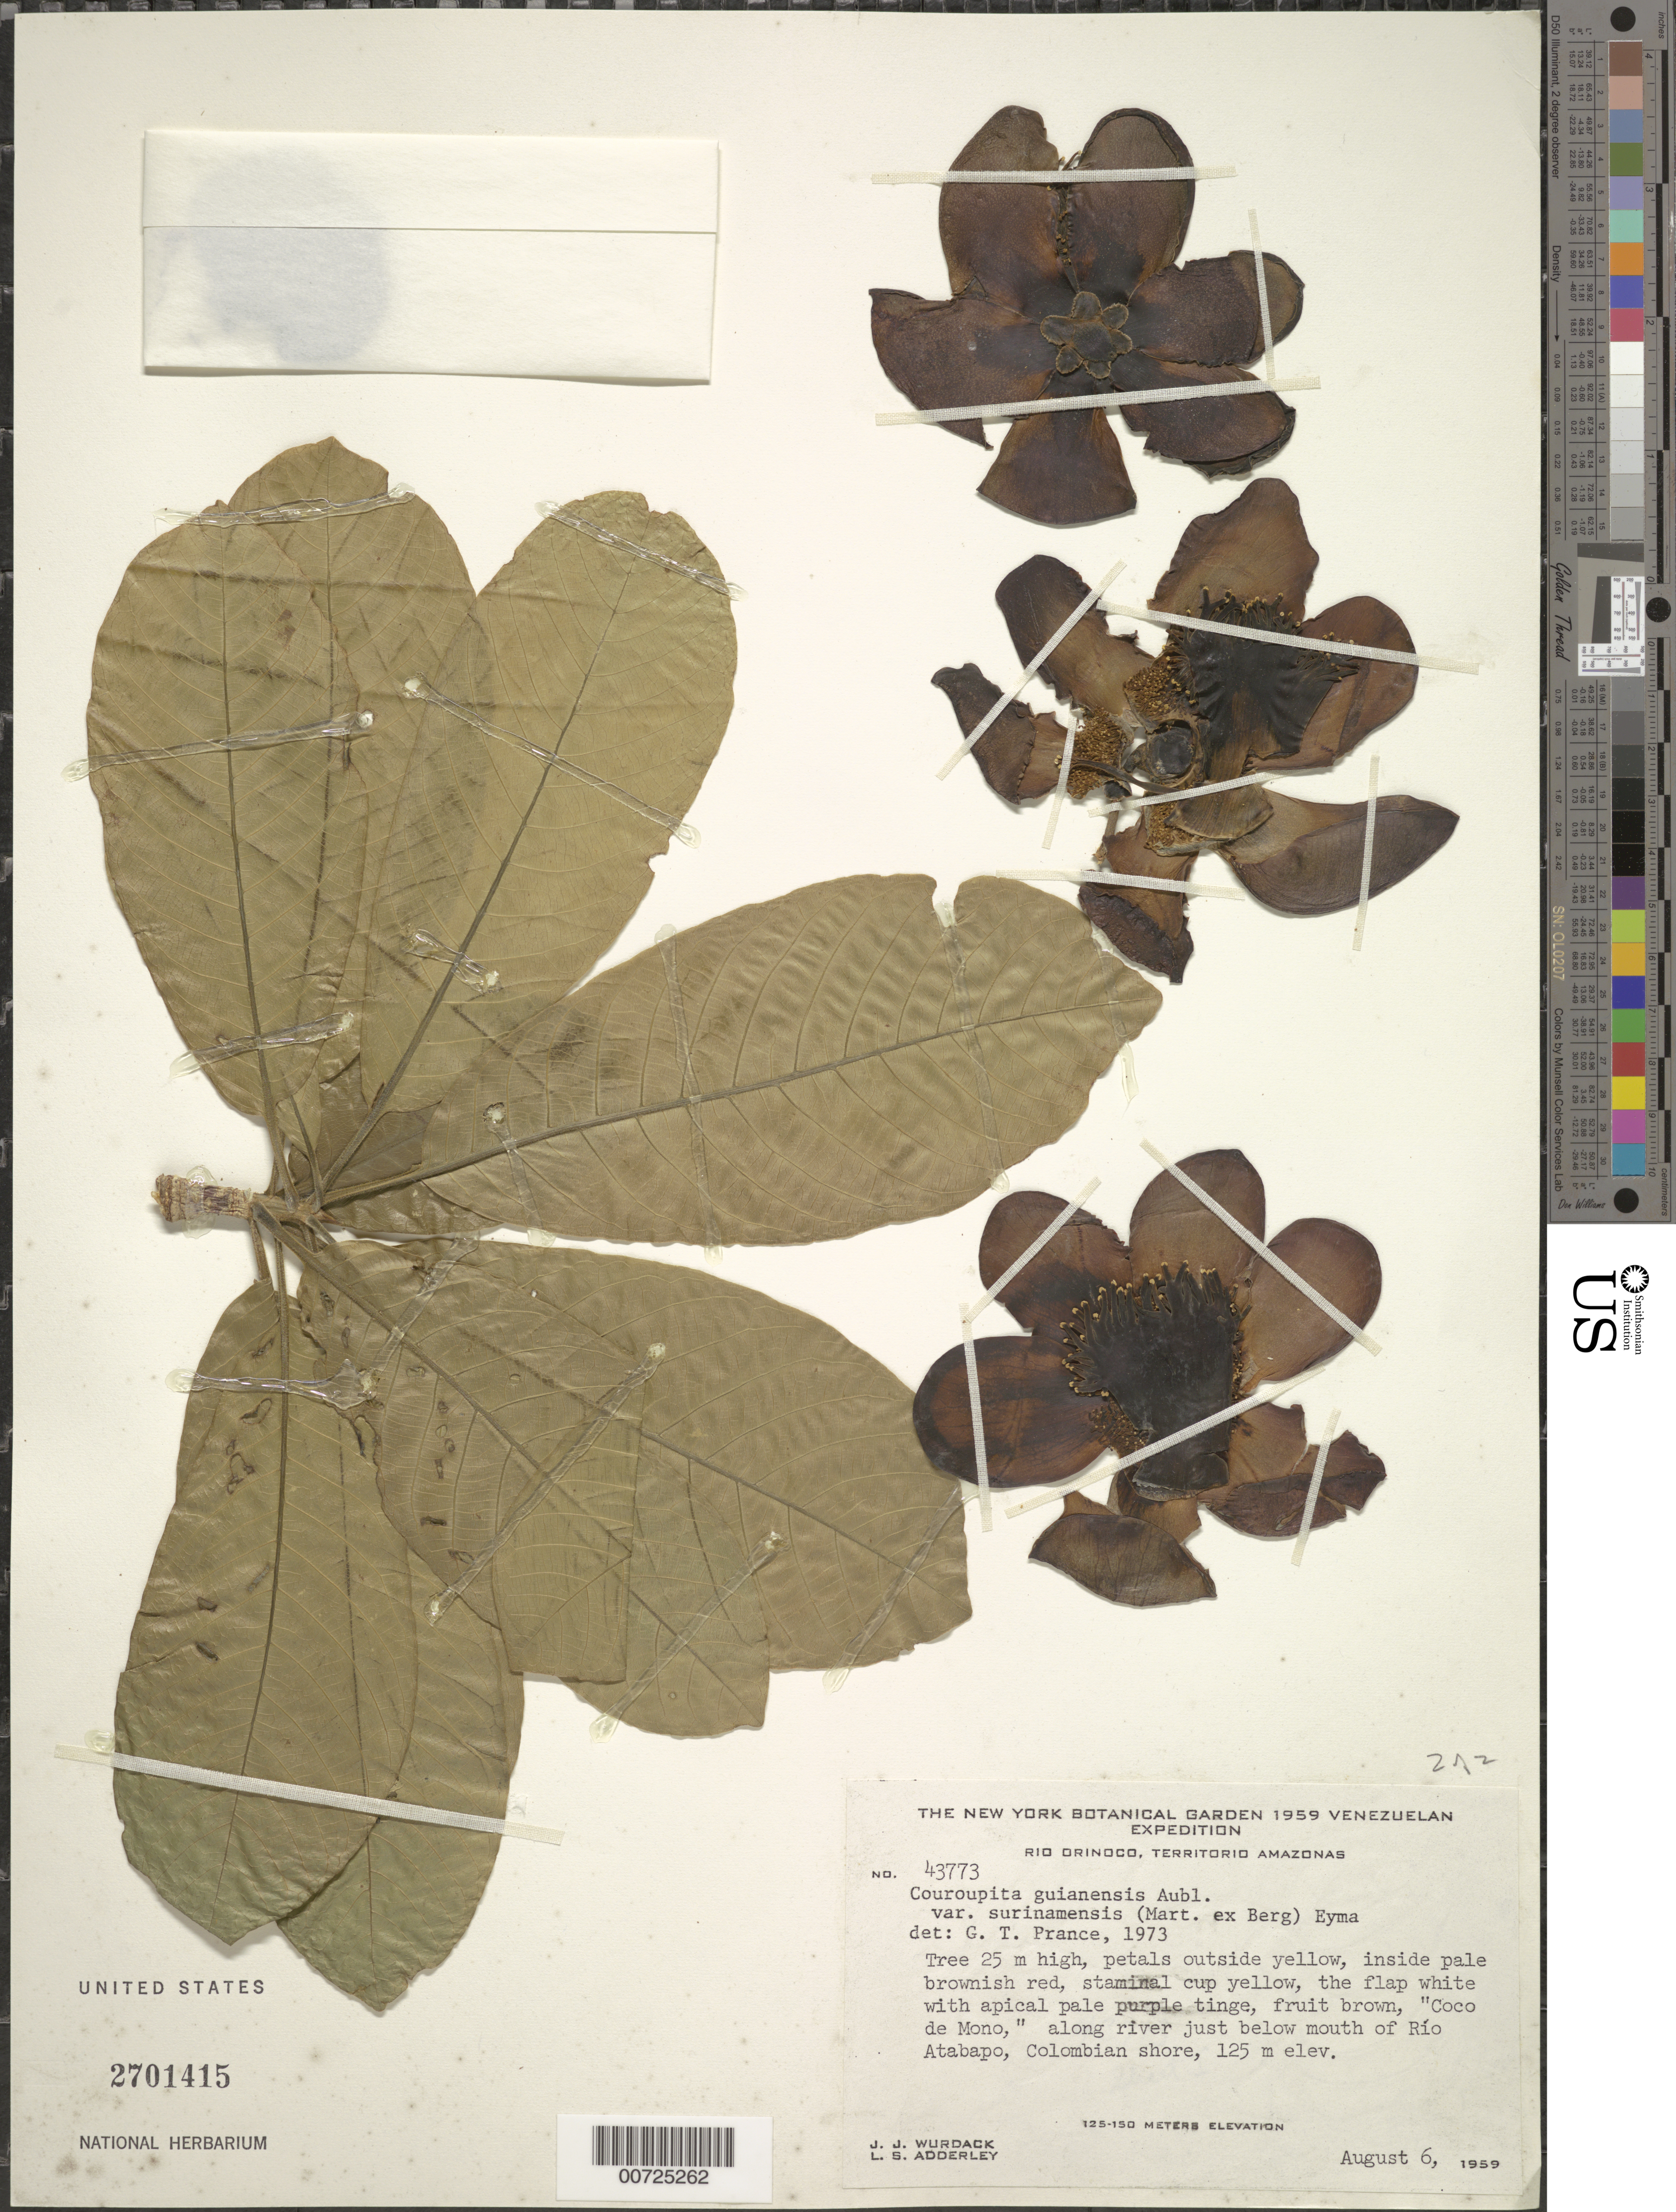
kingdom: Plantae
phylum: Tracheophyta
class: Magnoliopsida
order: Ericales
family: Lecythidaceae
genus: Couroupita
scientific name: Couroupita guianensis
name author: Aubl.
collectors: J. J. Wurdack & L. S. Adderley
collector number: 43773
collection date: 1959-08-06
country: Venezuela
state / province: Amazonas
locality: Rio Orinoco, Territorio Amazonas, "Coco de Mono", along river just below mouth of Río Atabapo, Colombian shore.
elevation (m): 125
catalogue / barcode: US 2701415